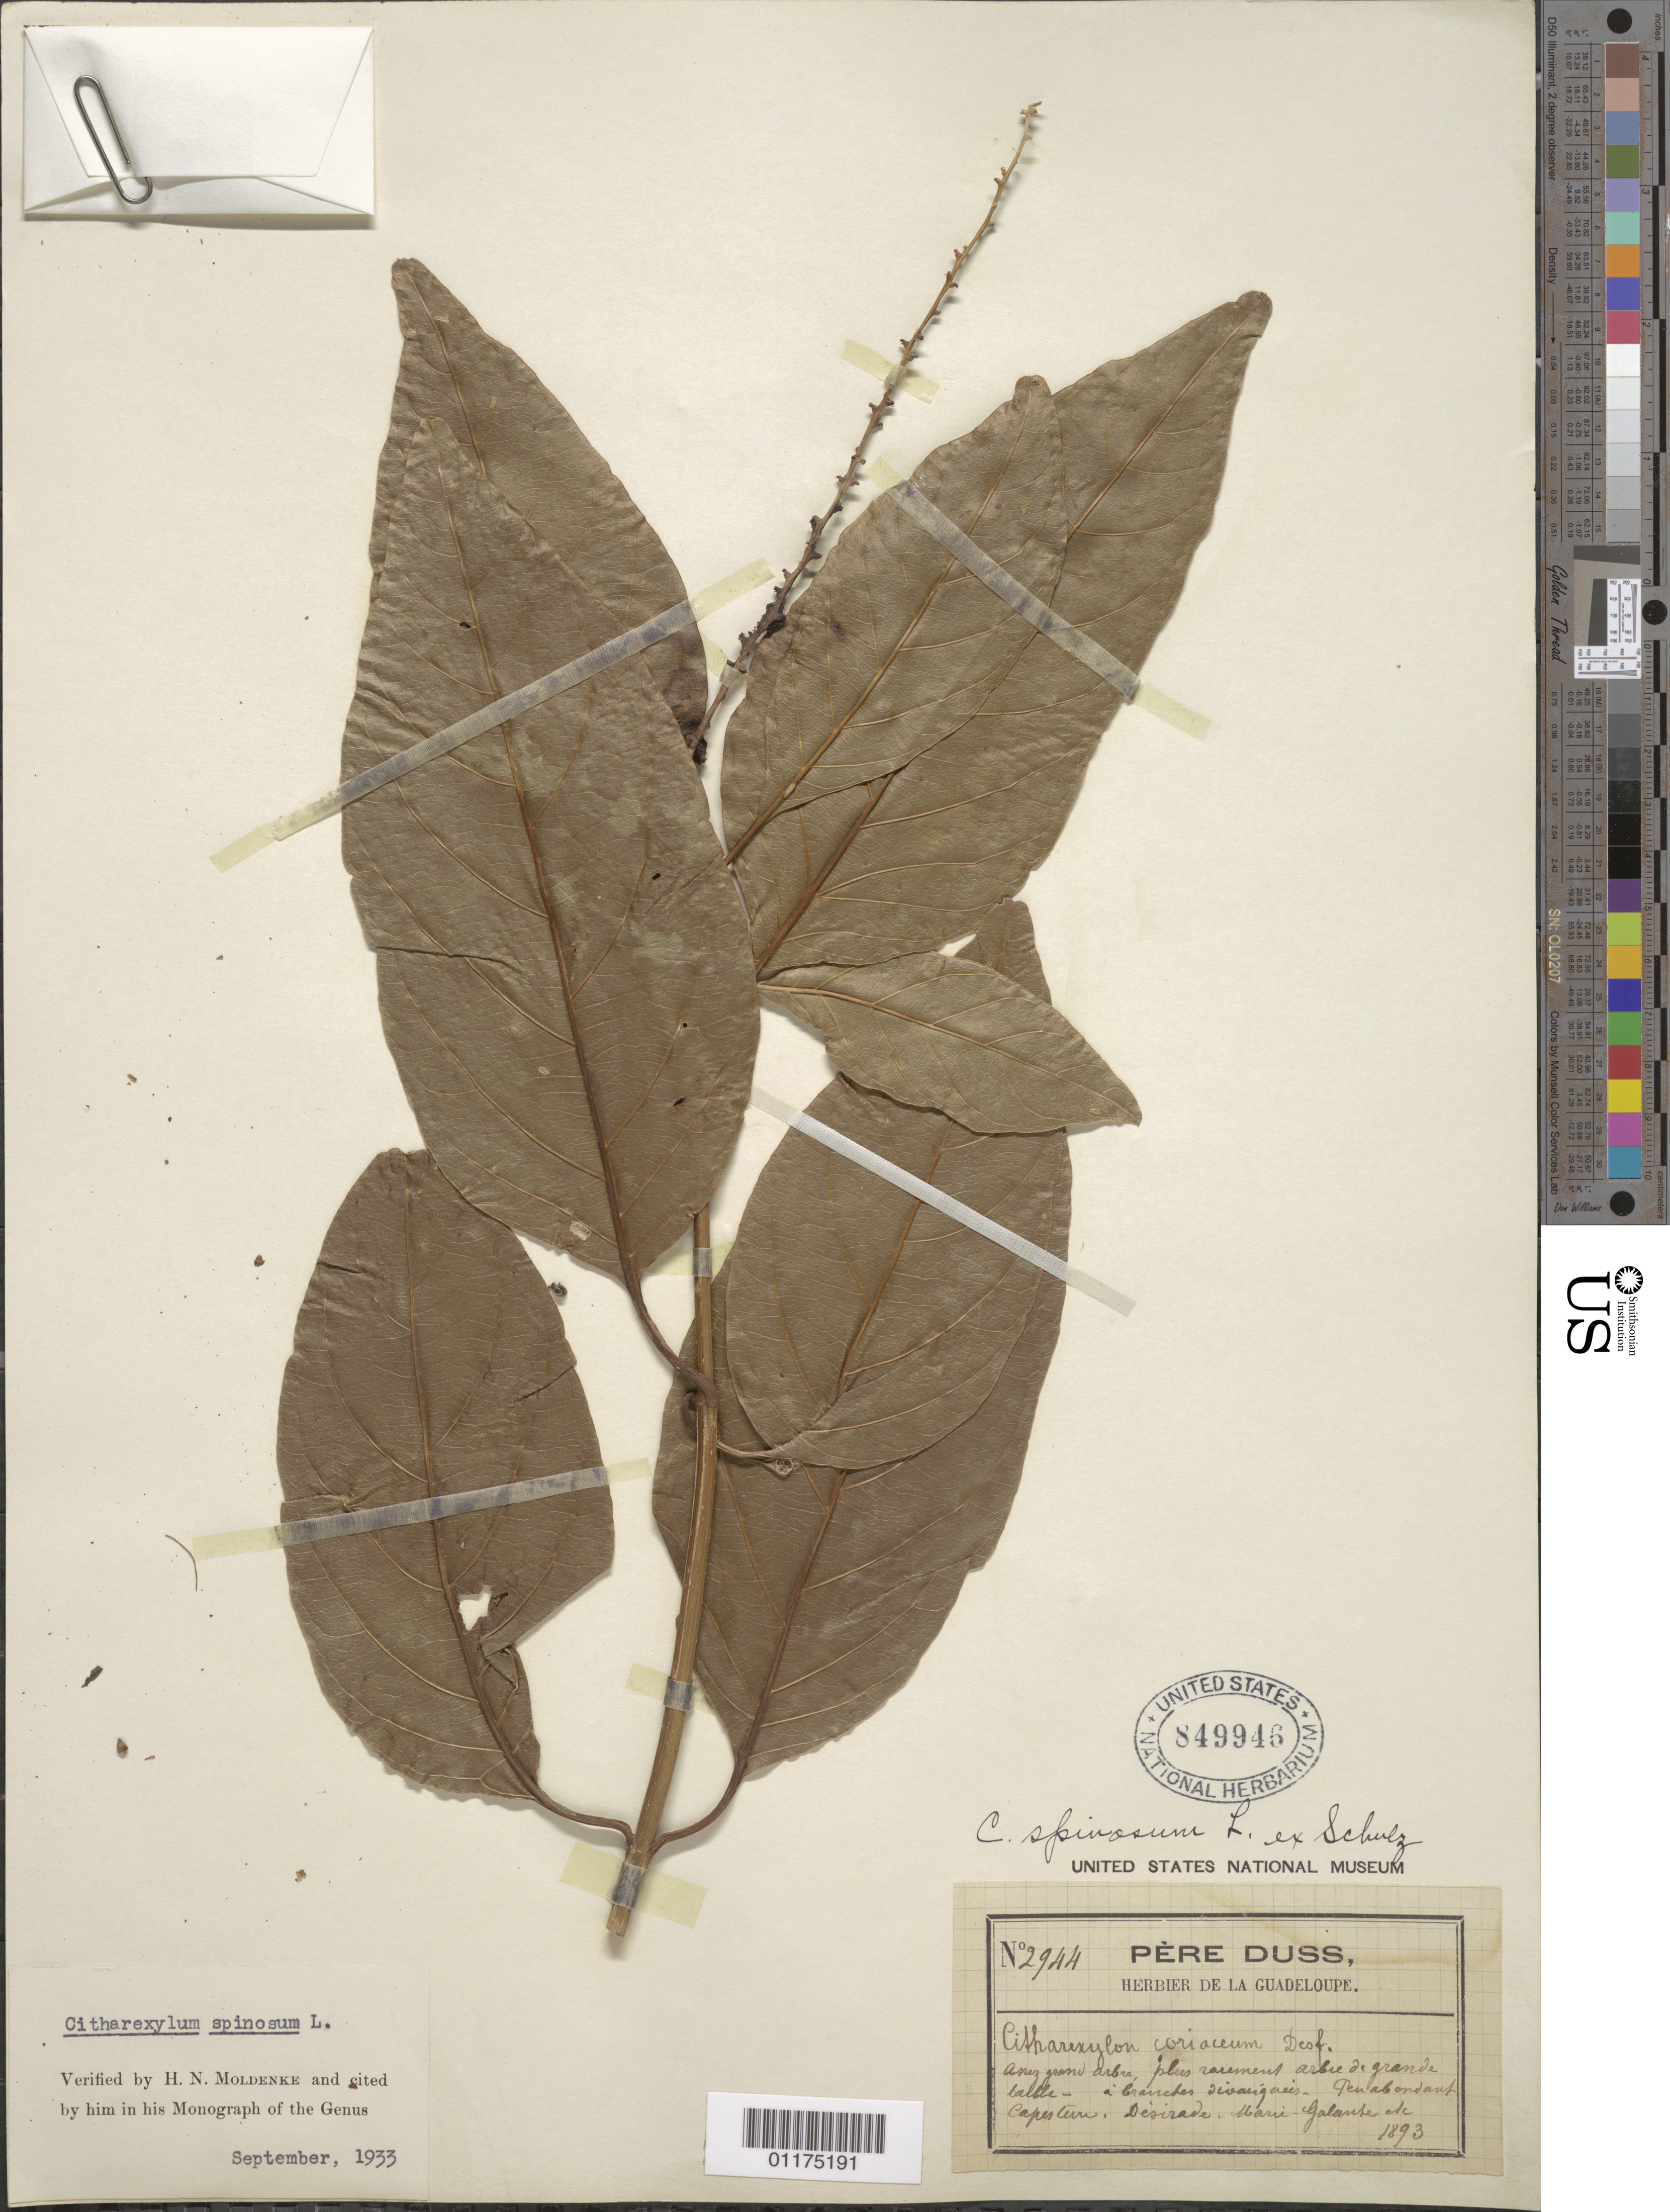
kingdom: Plantae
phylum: Tracheophyta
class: Magnoliopsida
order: Lamiales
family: Verbenaceae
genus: Citharexylum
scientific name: Citharexylum spinosum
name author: L.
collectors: Père Duss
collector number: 2944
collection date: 1893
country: Guadeloupe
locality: Marie-Galante etc.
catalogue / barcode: US 849946